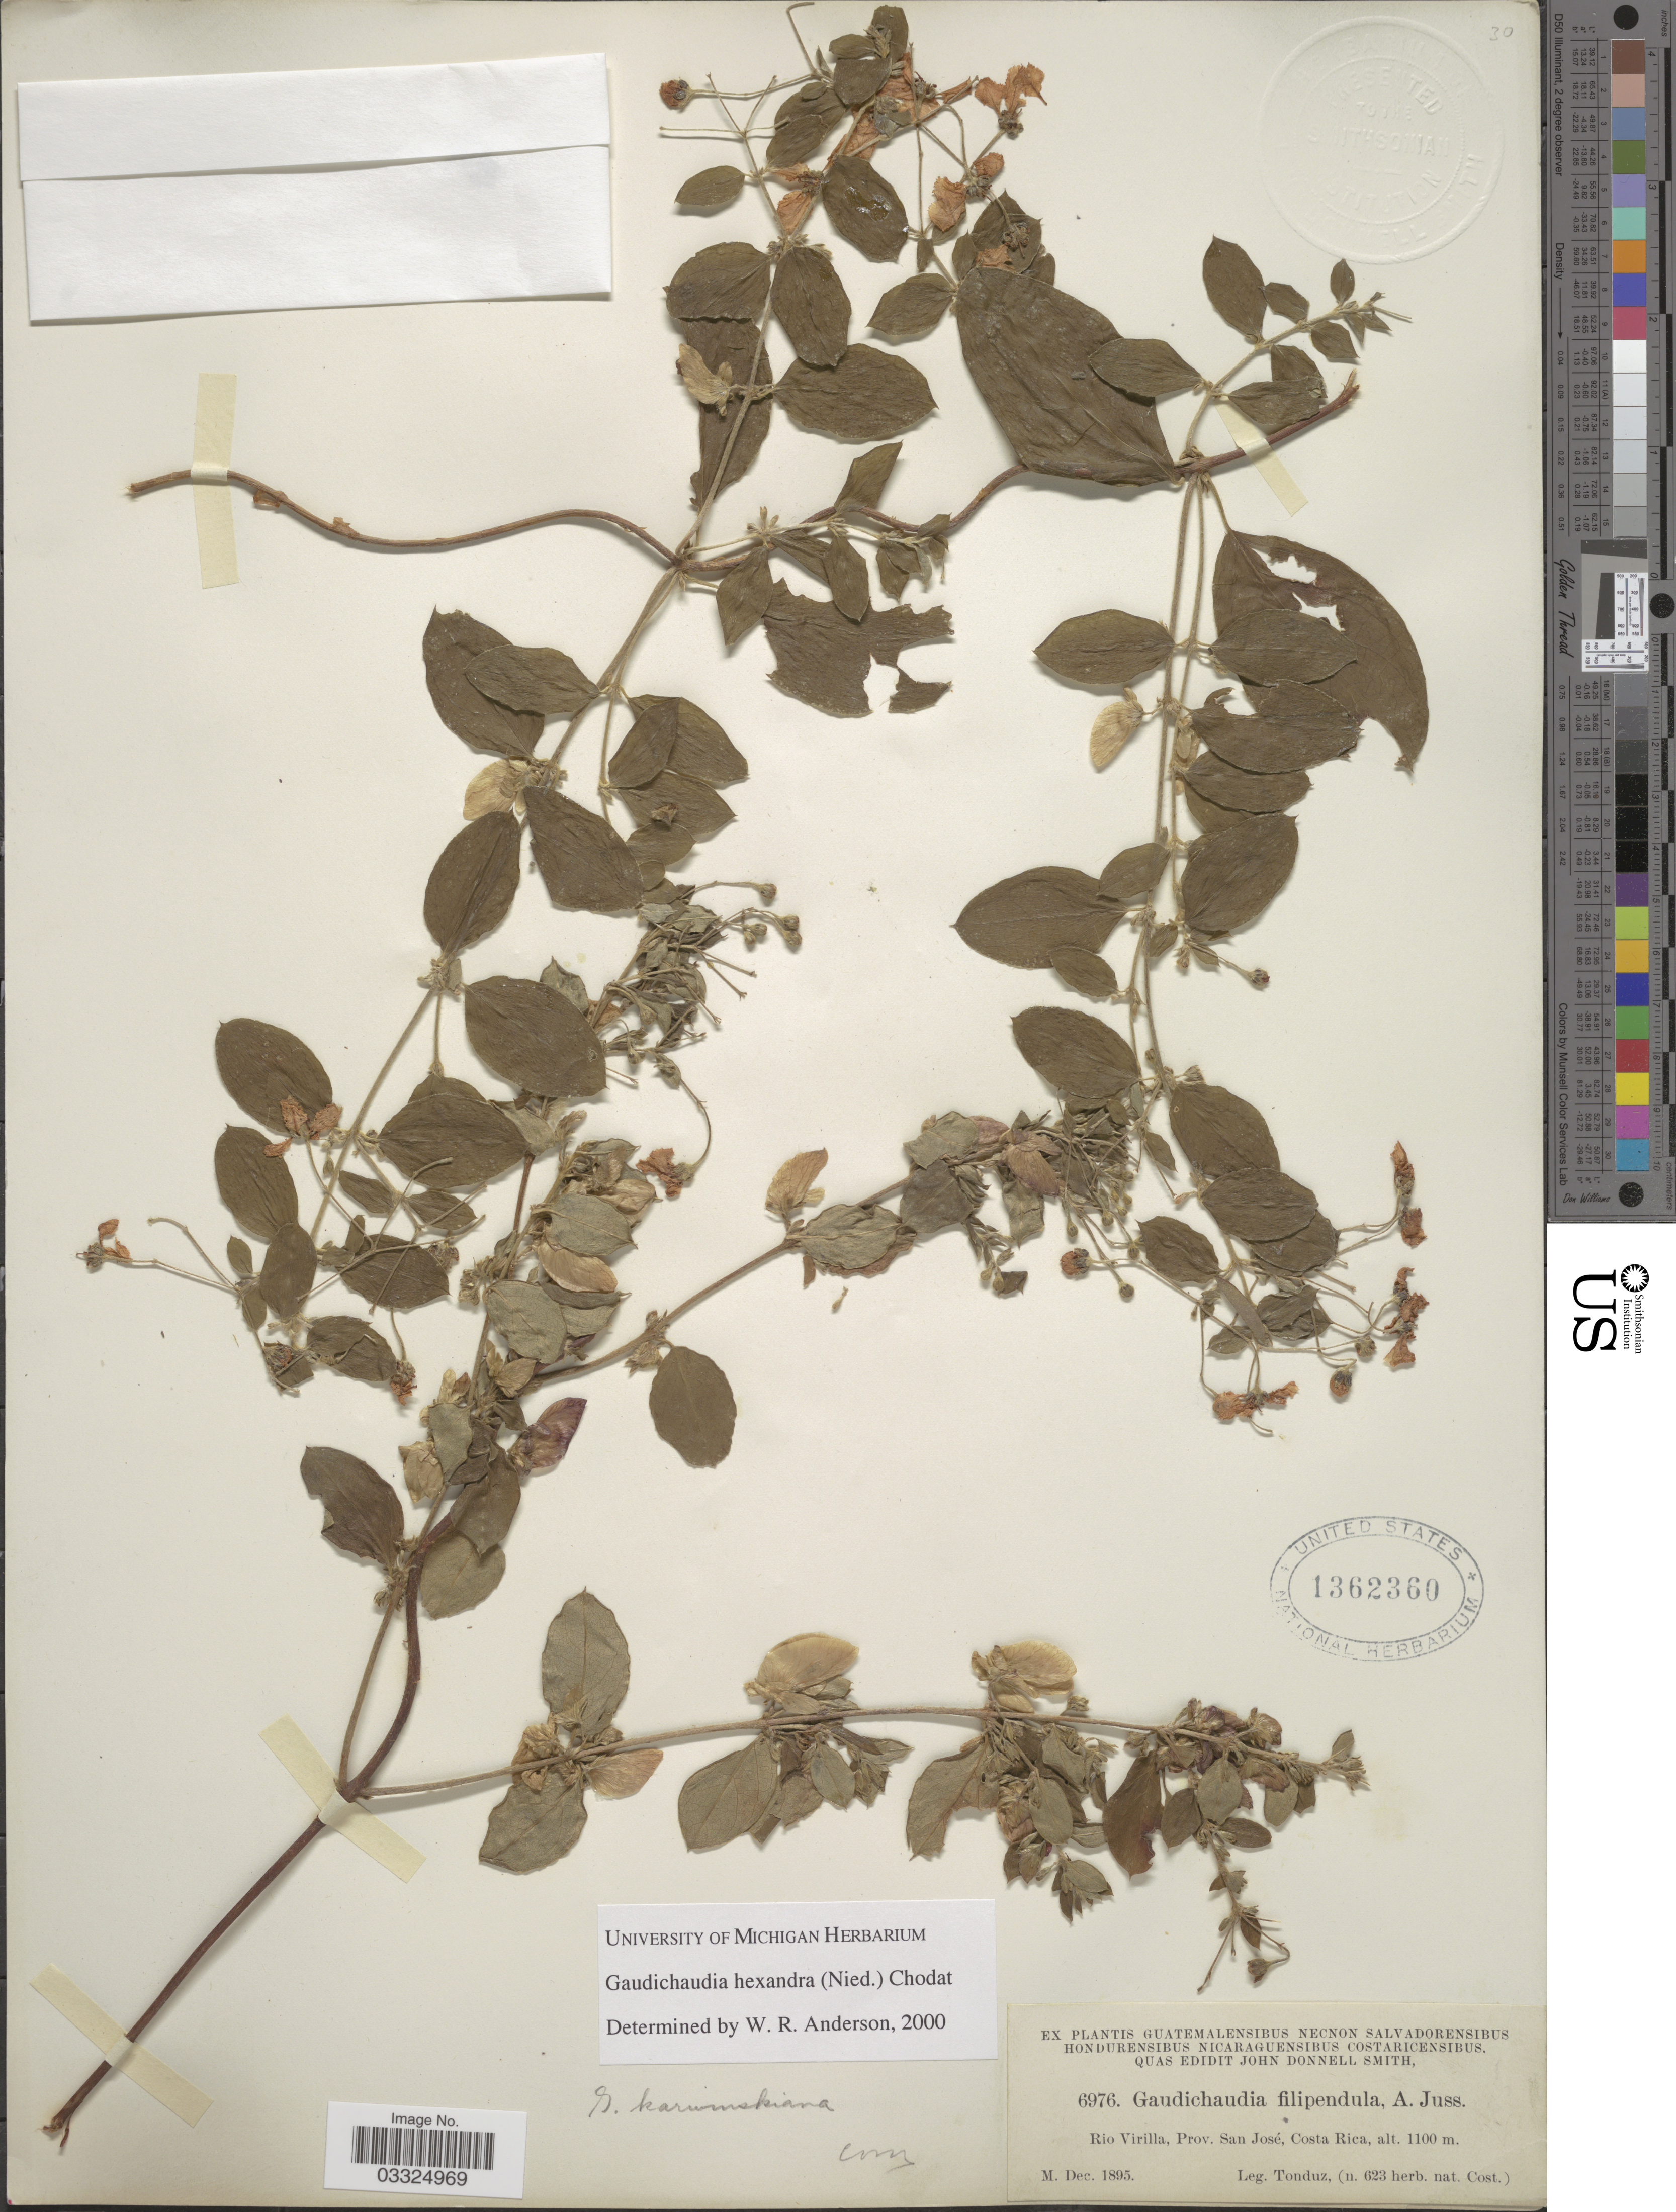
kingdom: Plantae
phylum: Tracheophyta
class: Magnoliopsida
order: Malpighiales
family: Malpighiaceae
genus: Gaudichaudia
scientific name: Gaudichaudia hexandra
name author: (Nied.) Chodat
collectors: Tonduz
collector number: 6976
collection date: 1895-12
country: Costa Rica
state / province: San José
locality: Rio Virilla.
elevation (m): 1100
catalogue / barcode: US 1362360